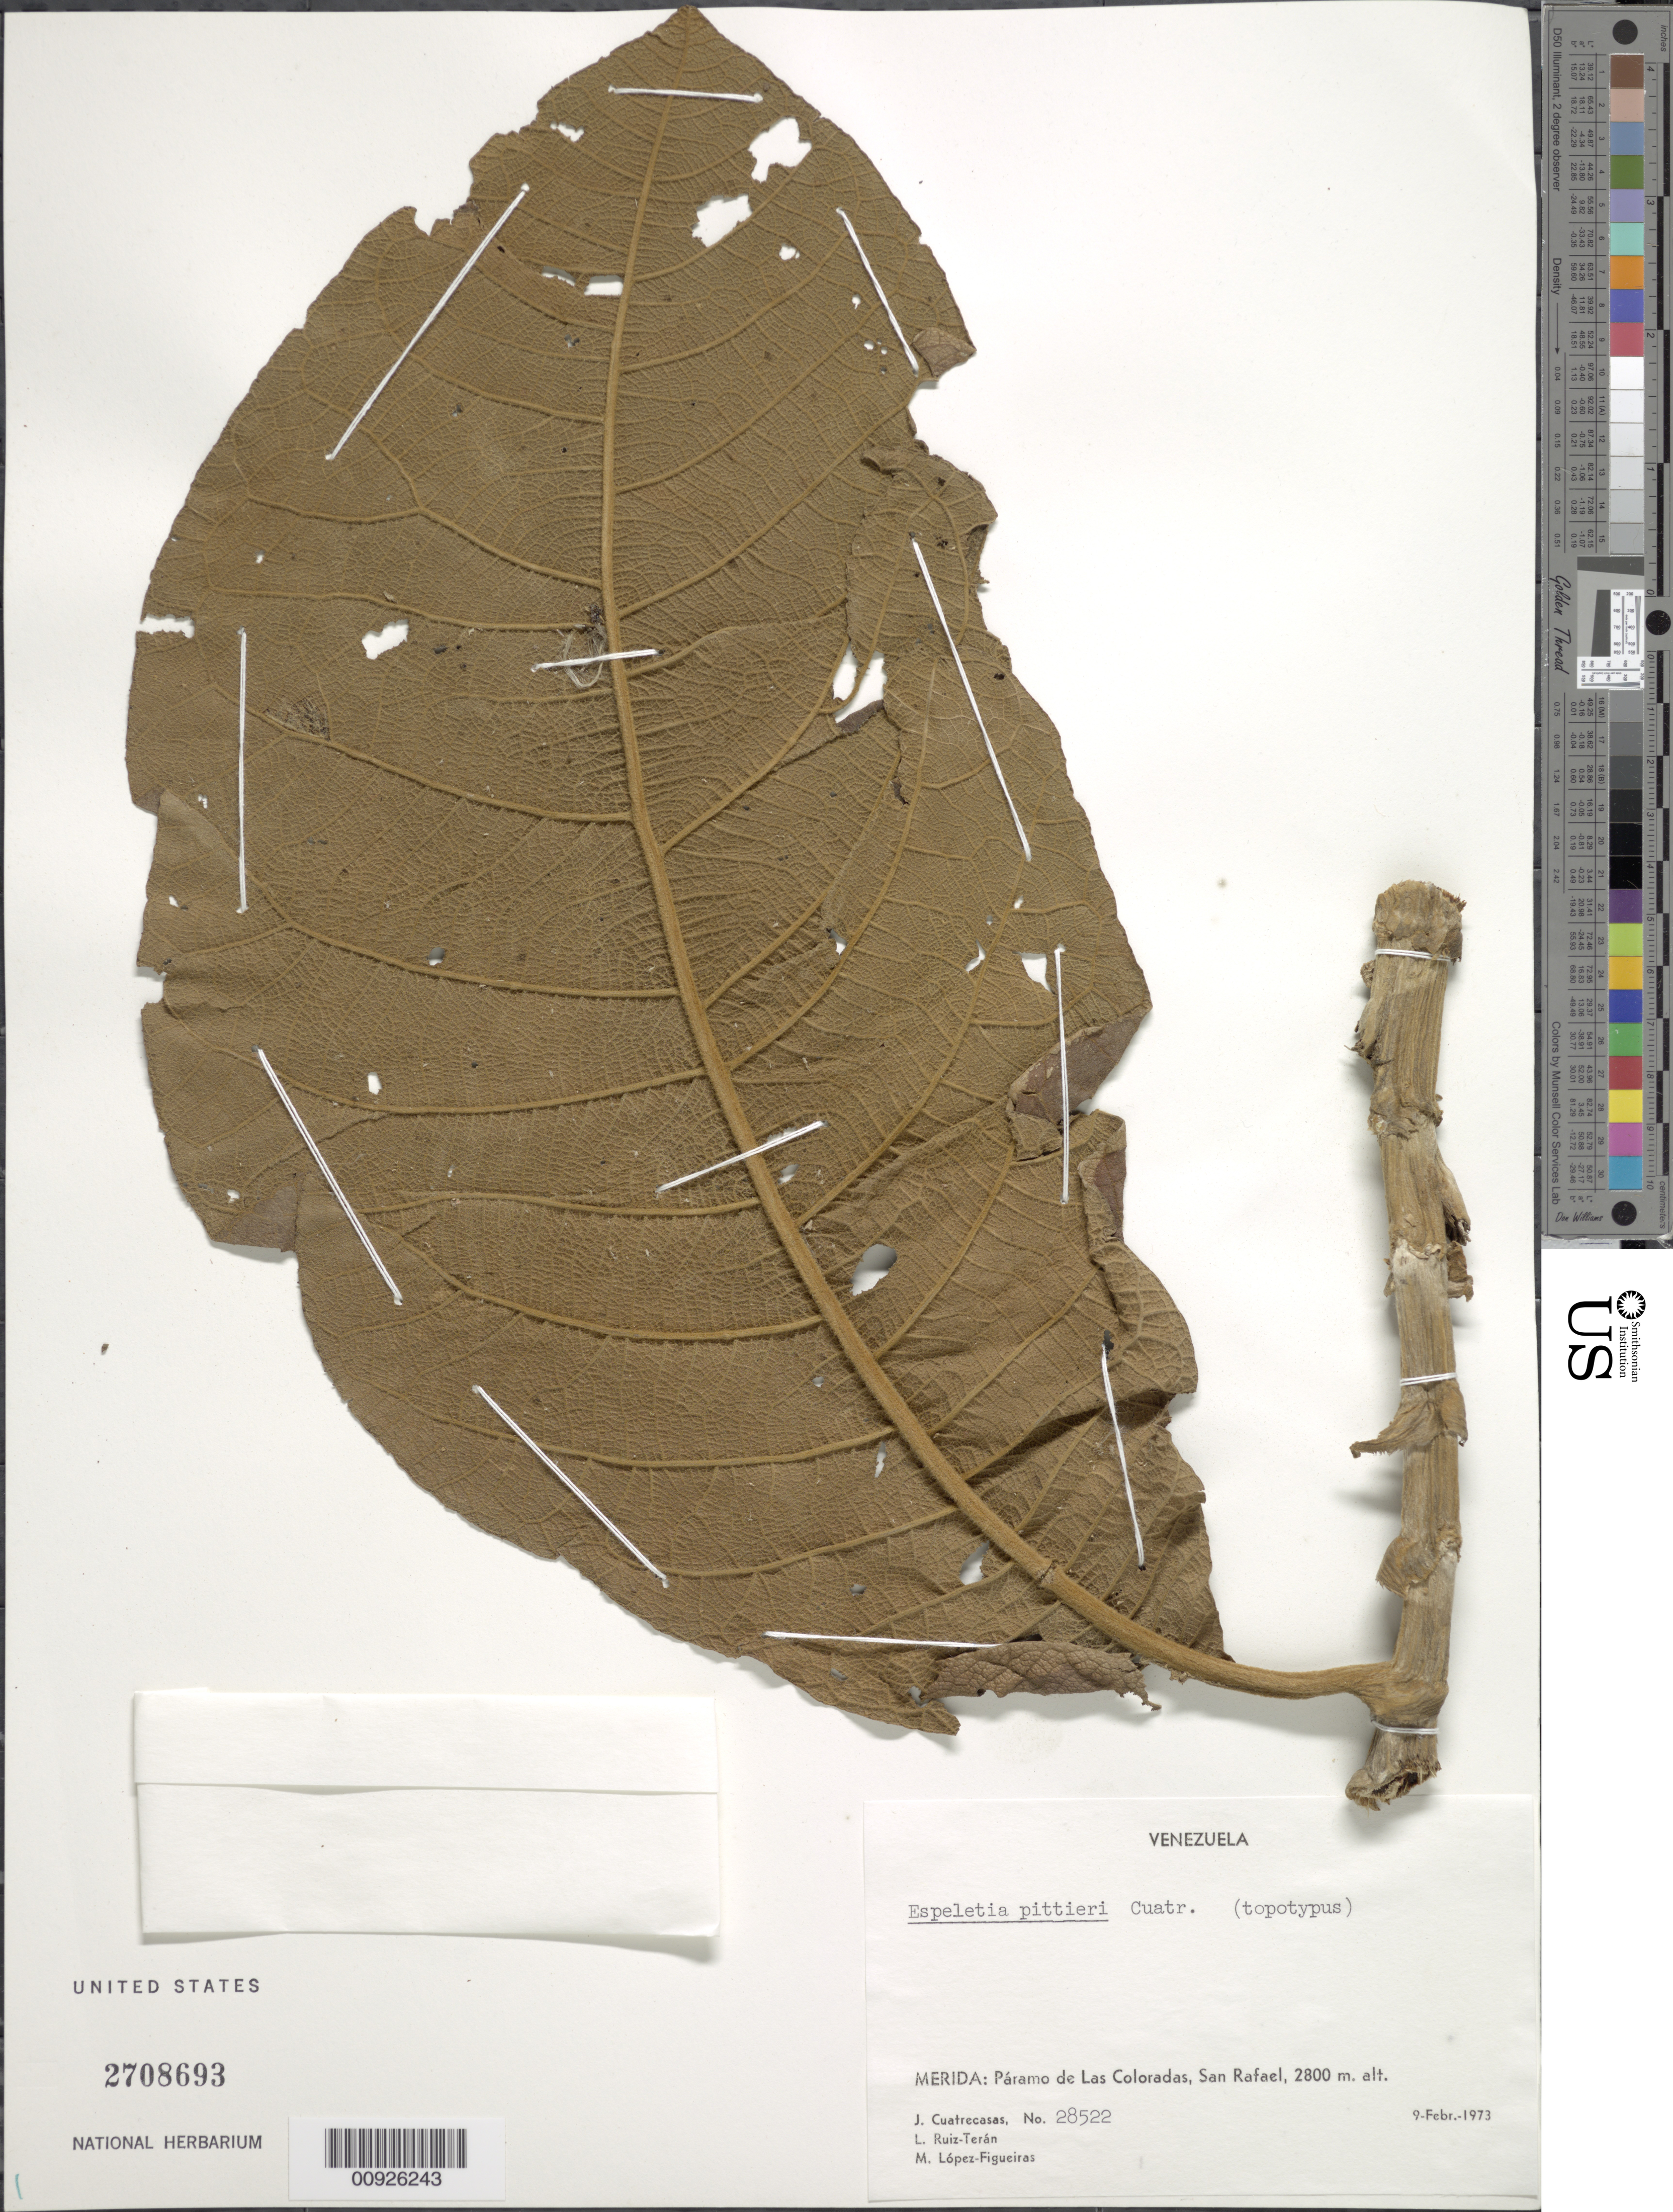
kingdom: Plantae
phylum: Tracheophyta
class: Magnoliopsida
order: Asterales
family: Asteraceae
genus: Carramboa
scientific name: Carramboa badilloi var. pittieri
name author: (Cuatrec.) Cuatrec.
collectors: J. Cuatrecasas, L. E. Ruíz-Terán & M. López Figueiras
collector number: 28522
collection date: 1973-02-09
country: Venezuela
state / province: Mérida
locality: Paramo de Las Coloradas, San Rafael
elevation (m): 2800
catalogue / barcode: US 2708693